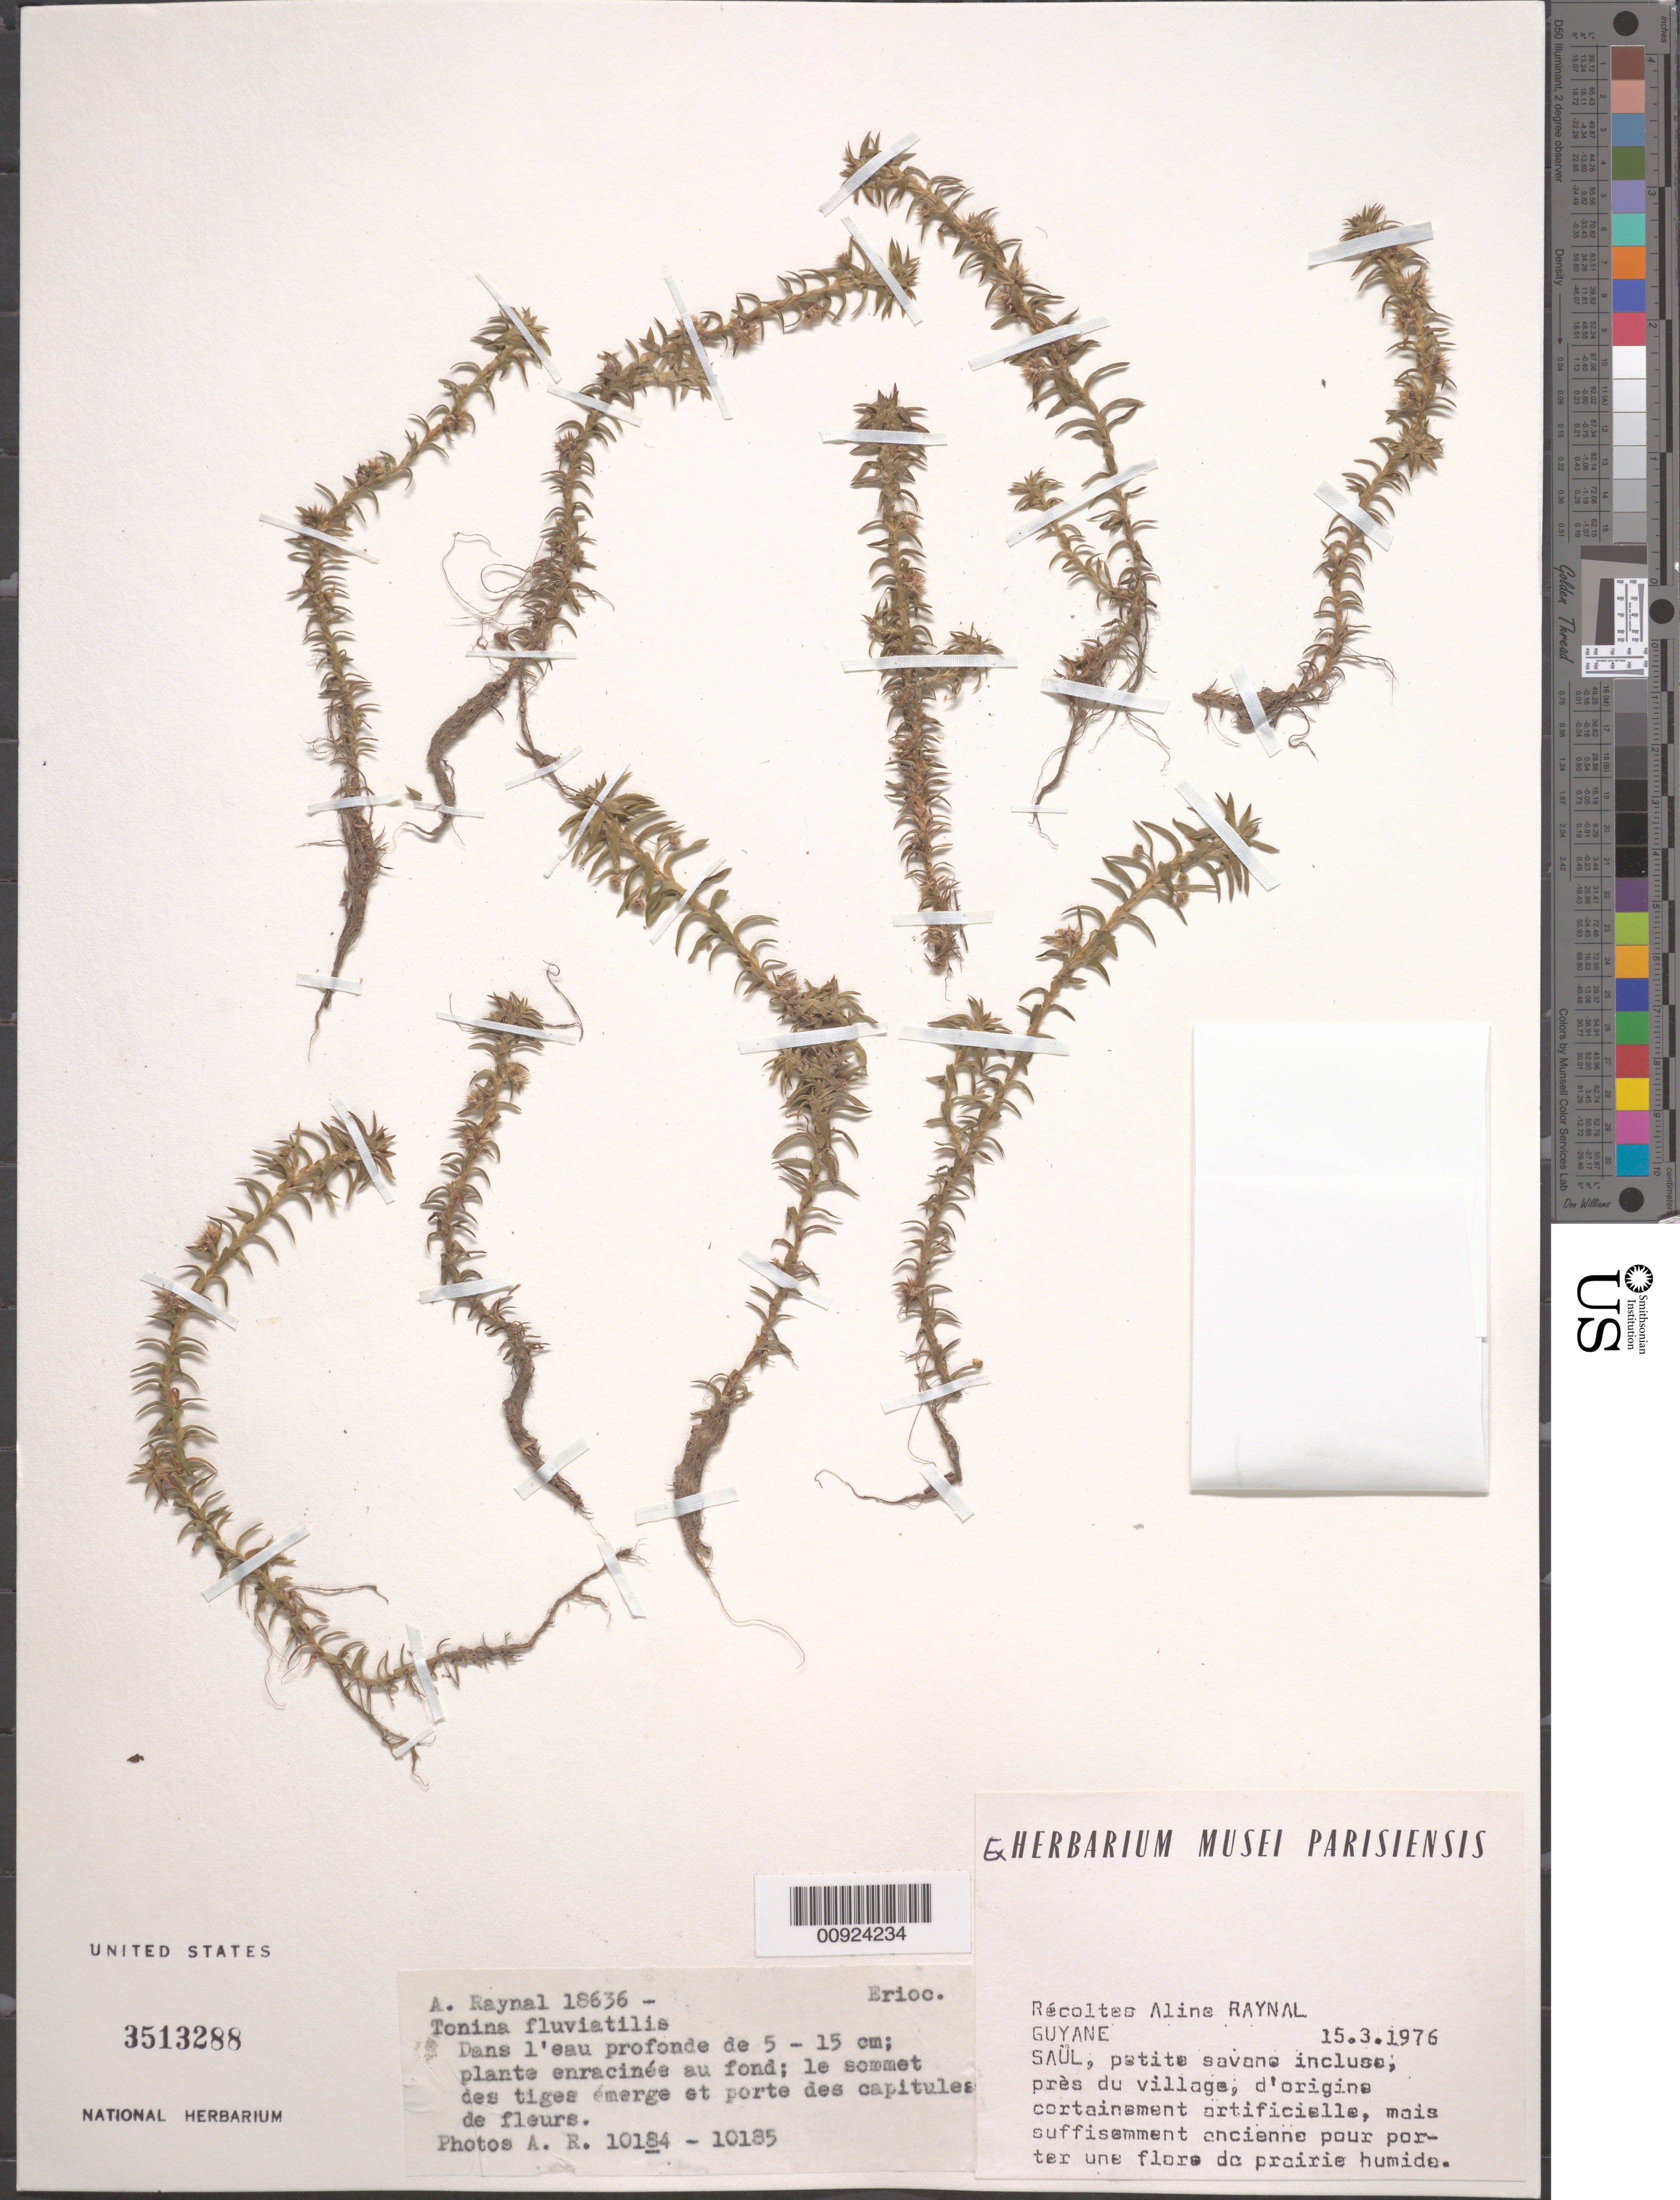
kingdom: Plantae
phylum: Tracheophyta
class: Liliopsida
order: Poales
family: Eriocaulaceae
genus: Tonina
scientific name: Tonina fluviatilis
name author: Aubl.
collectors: A. M. Raynal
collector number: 18636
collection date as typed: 15-Mar-76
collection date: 1976-03-15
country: French Guiana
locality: Saül, pres du village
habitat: Petite savane incluse; dans l'eau profonde de 5-15cm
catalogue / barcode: US 3513288